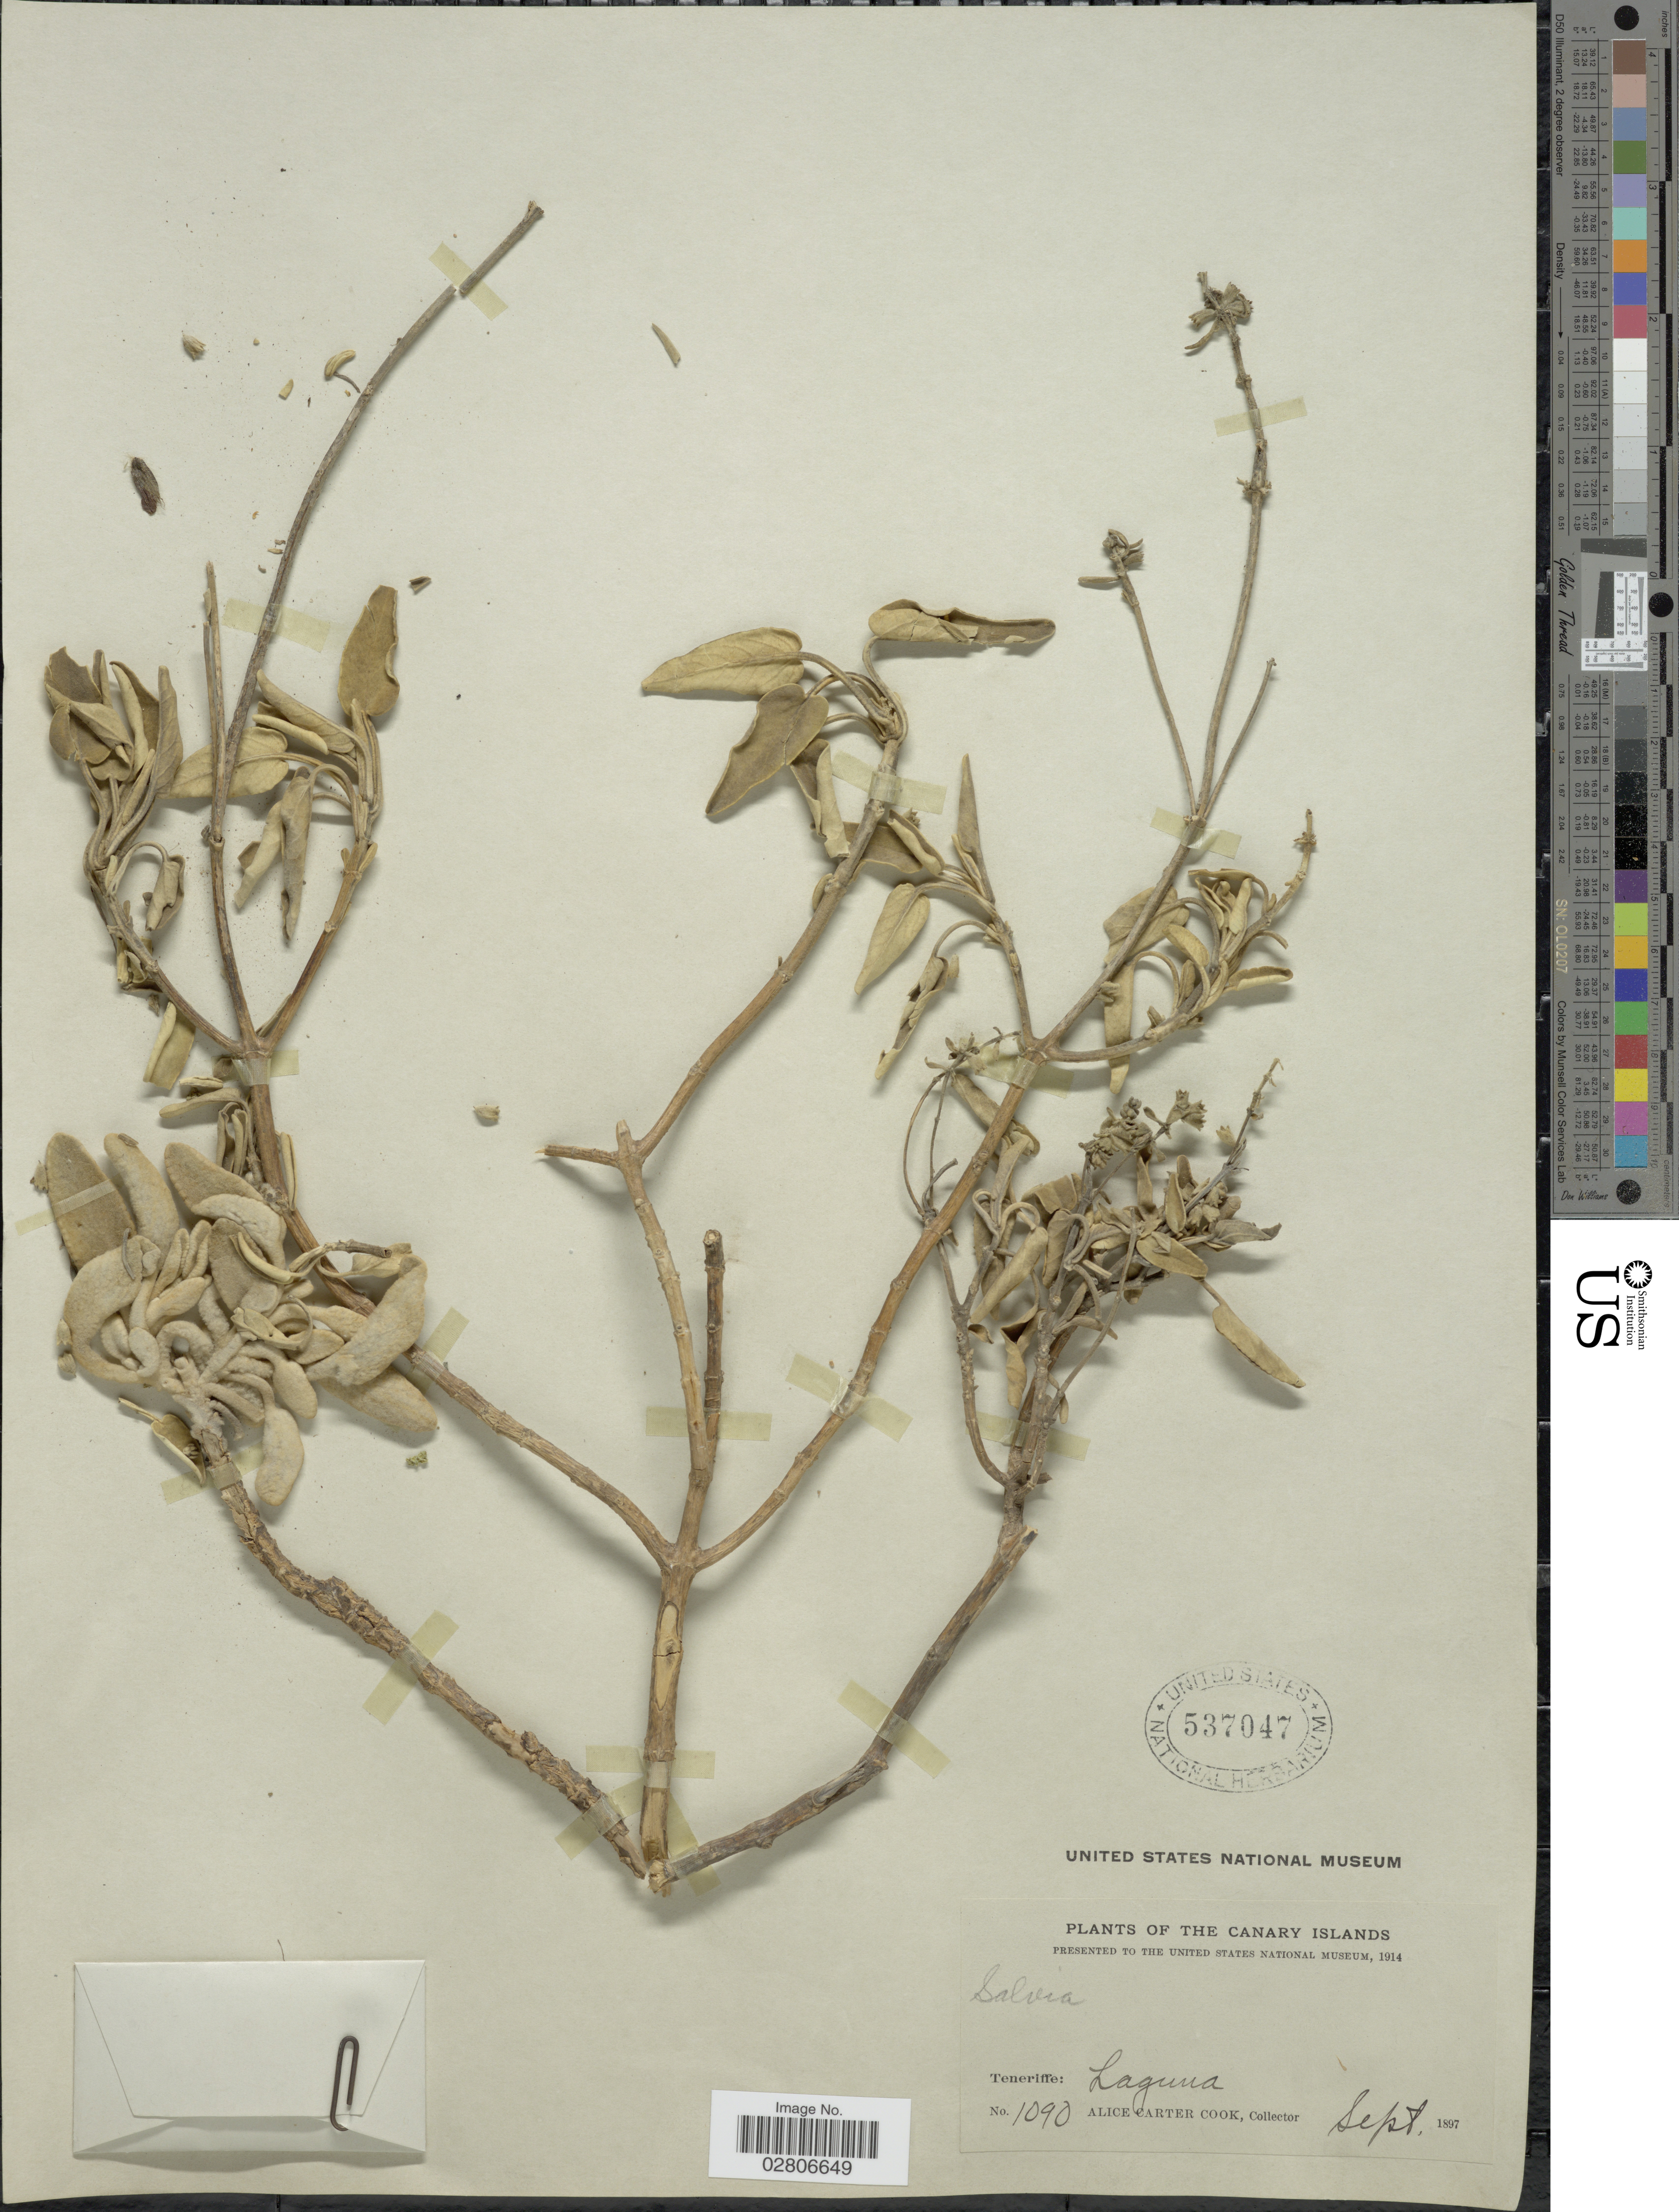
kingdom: Plantae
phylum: Tracheophyta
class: Magnoliopsida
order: Lamiales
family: Lamiaceae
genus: Salvia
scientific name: Salvia sp.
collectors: Alice C. Cook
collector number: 1090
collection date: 1897-09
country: Spain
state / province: Canarias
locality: Canary Islands, Teneriffe: Laguna.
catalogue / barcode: US 537047